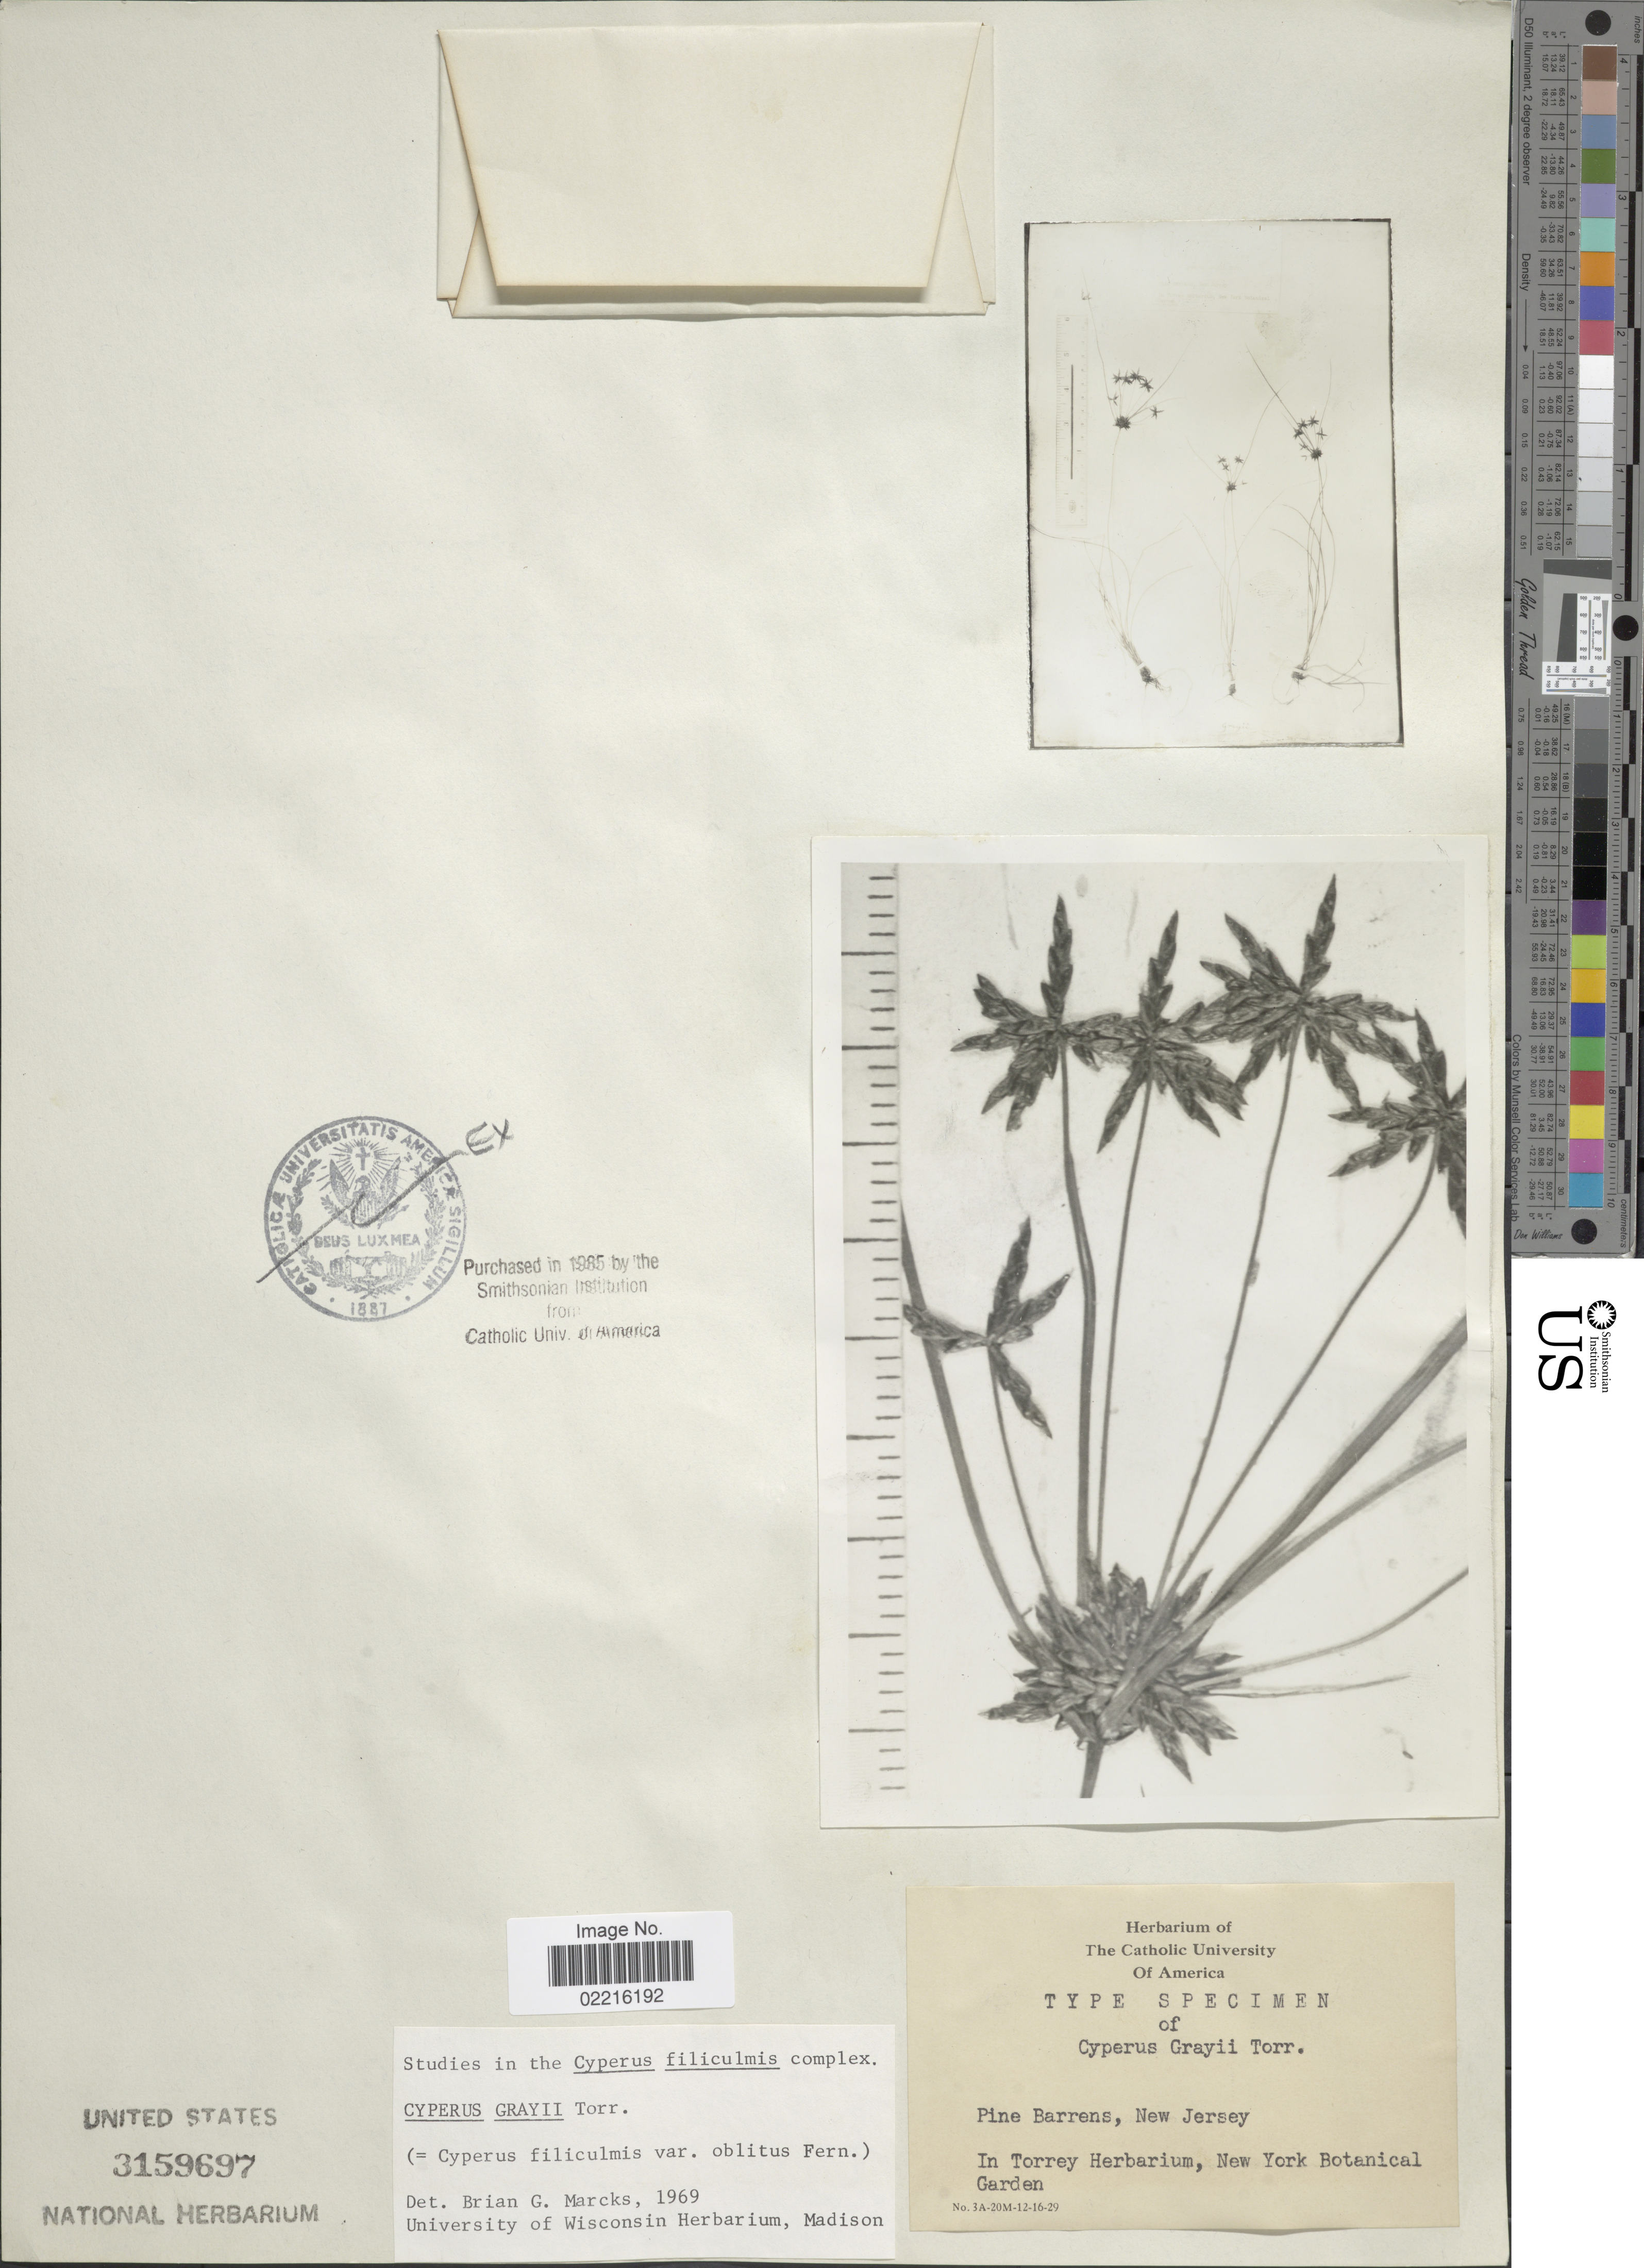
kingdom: Plantae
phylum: Tracheophyta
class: Liliopsida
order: Poales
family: Cyperaceae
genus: Cyperus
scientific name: Cyperus grayi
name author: Torr.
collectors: ex herb. Catholic University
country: United States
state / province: New Jersey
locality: Pine Barrens, In Torrey Herbarium, New York Botanical Garden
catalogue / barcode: US 3159697